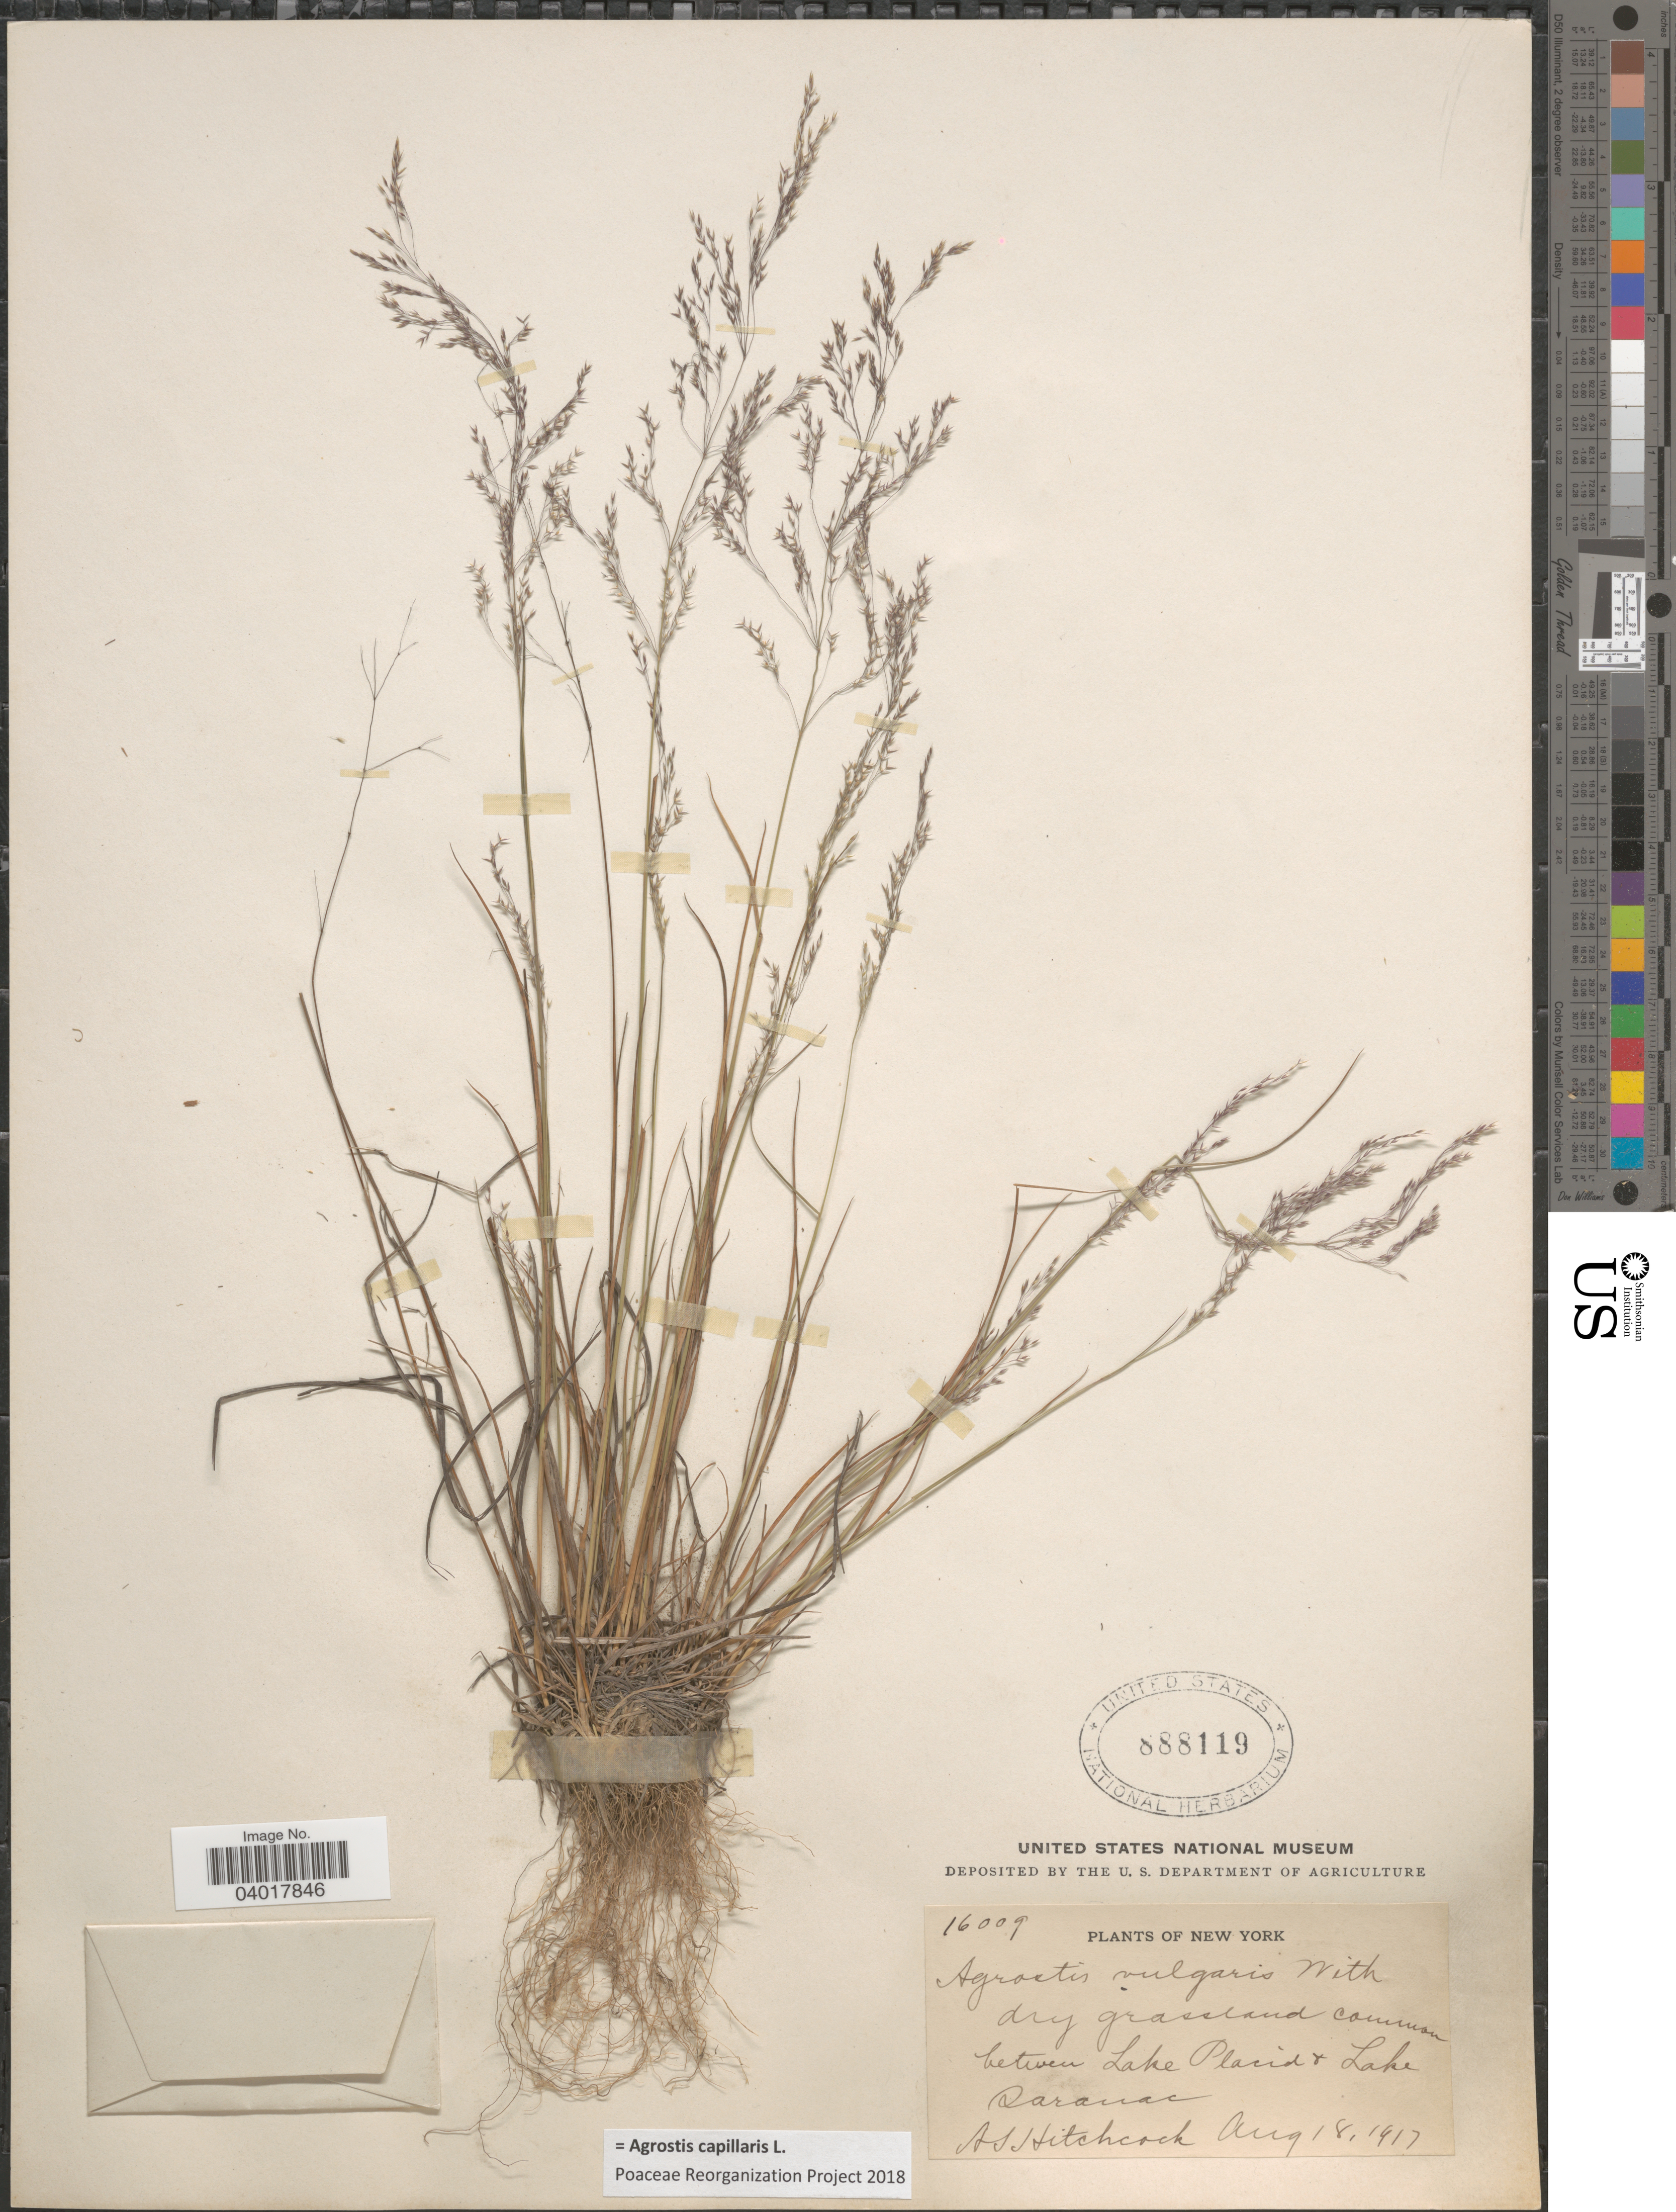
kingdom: Plantae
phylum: Tracheophyta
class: Liliopsida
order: Poales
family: Poaceae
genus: Agrostis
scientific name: Agrostis capillaris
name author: L.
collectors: A. S. Hitchcock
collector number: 16009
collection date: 1917-08-18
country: United States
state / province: New York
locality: Between Lake Placid & Lake Saranac.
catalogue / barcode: US 888119